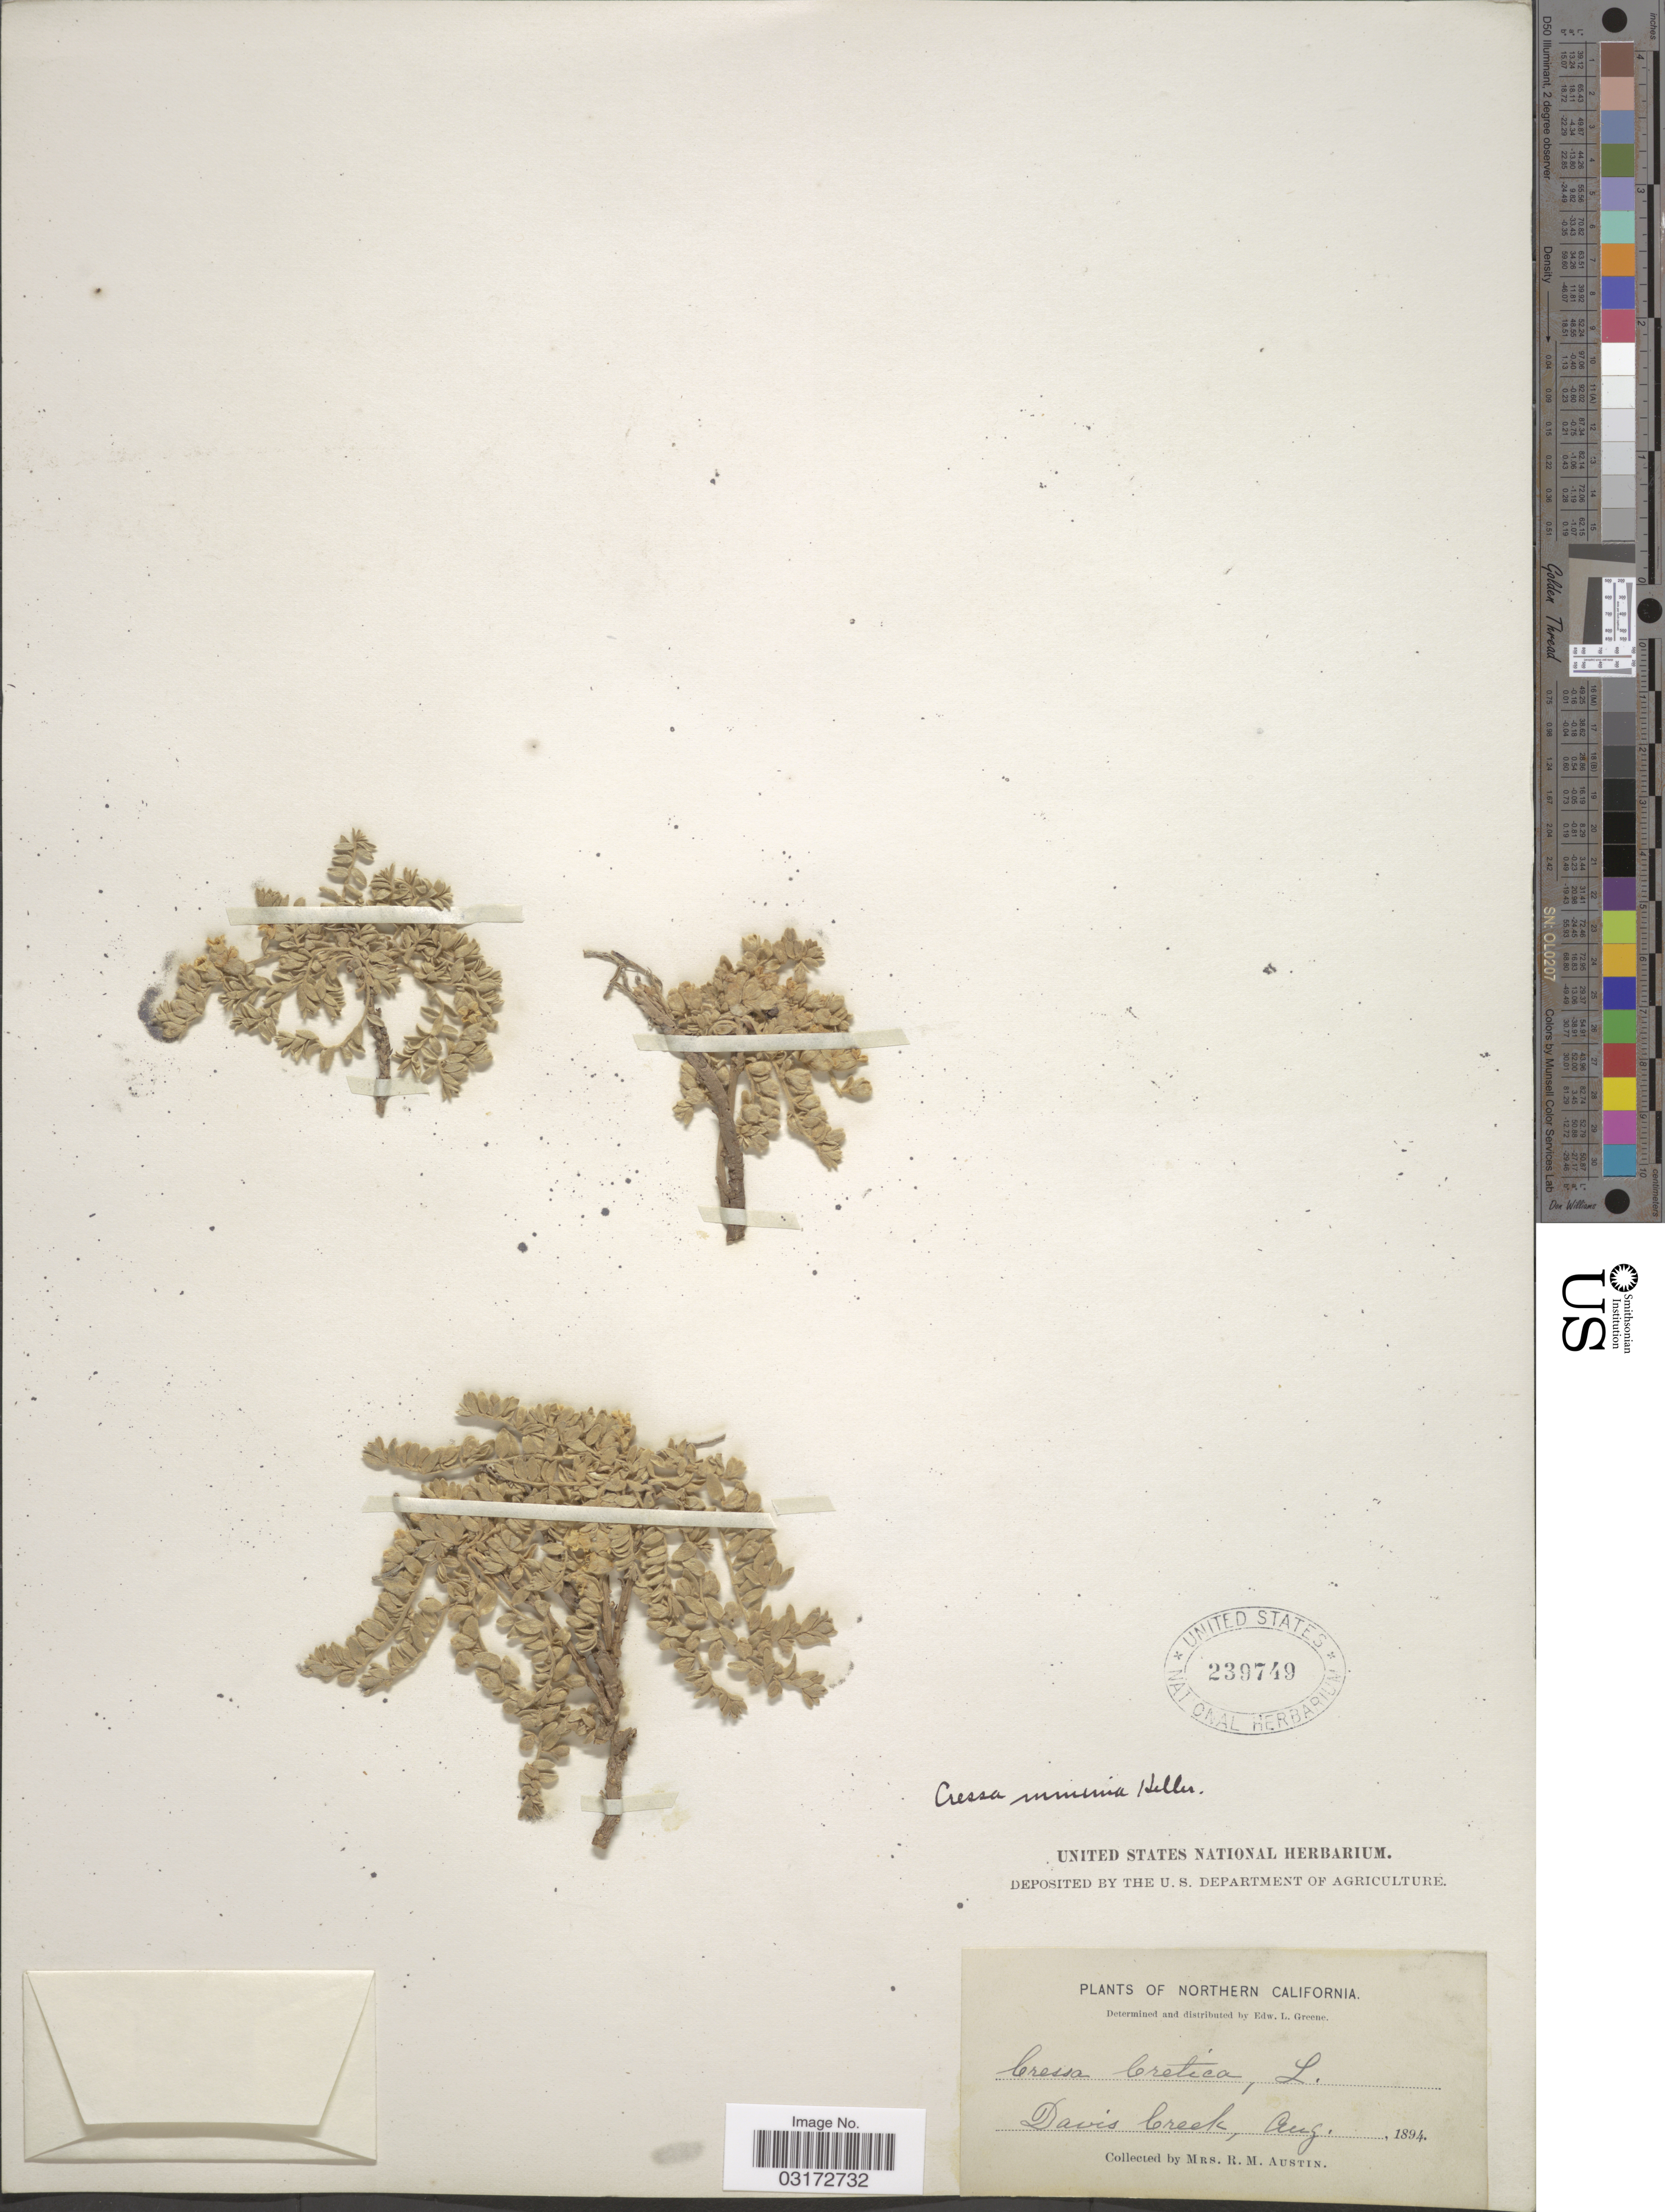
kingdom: Plantae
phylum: Tracheophyta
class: Magnoliopsida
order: Solanales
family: Convolvulaceae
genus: Cressa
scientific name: Cressa truxillensis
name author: Kunth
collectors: R. Austin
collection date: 1894-08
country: United States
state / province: California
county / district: Modoc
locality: Northern California. Davis Creek.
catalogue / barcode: US 239749